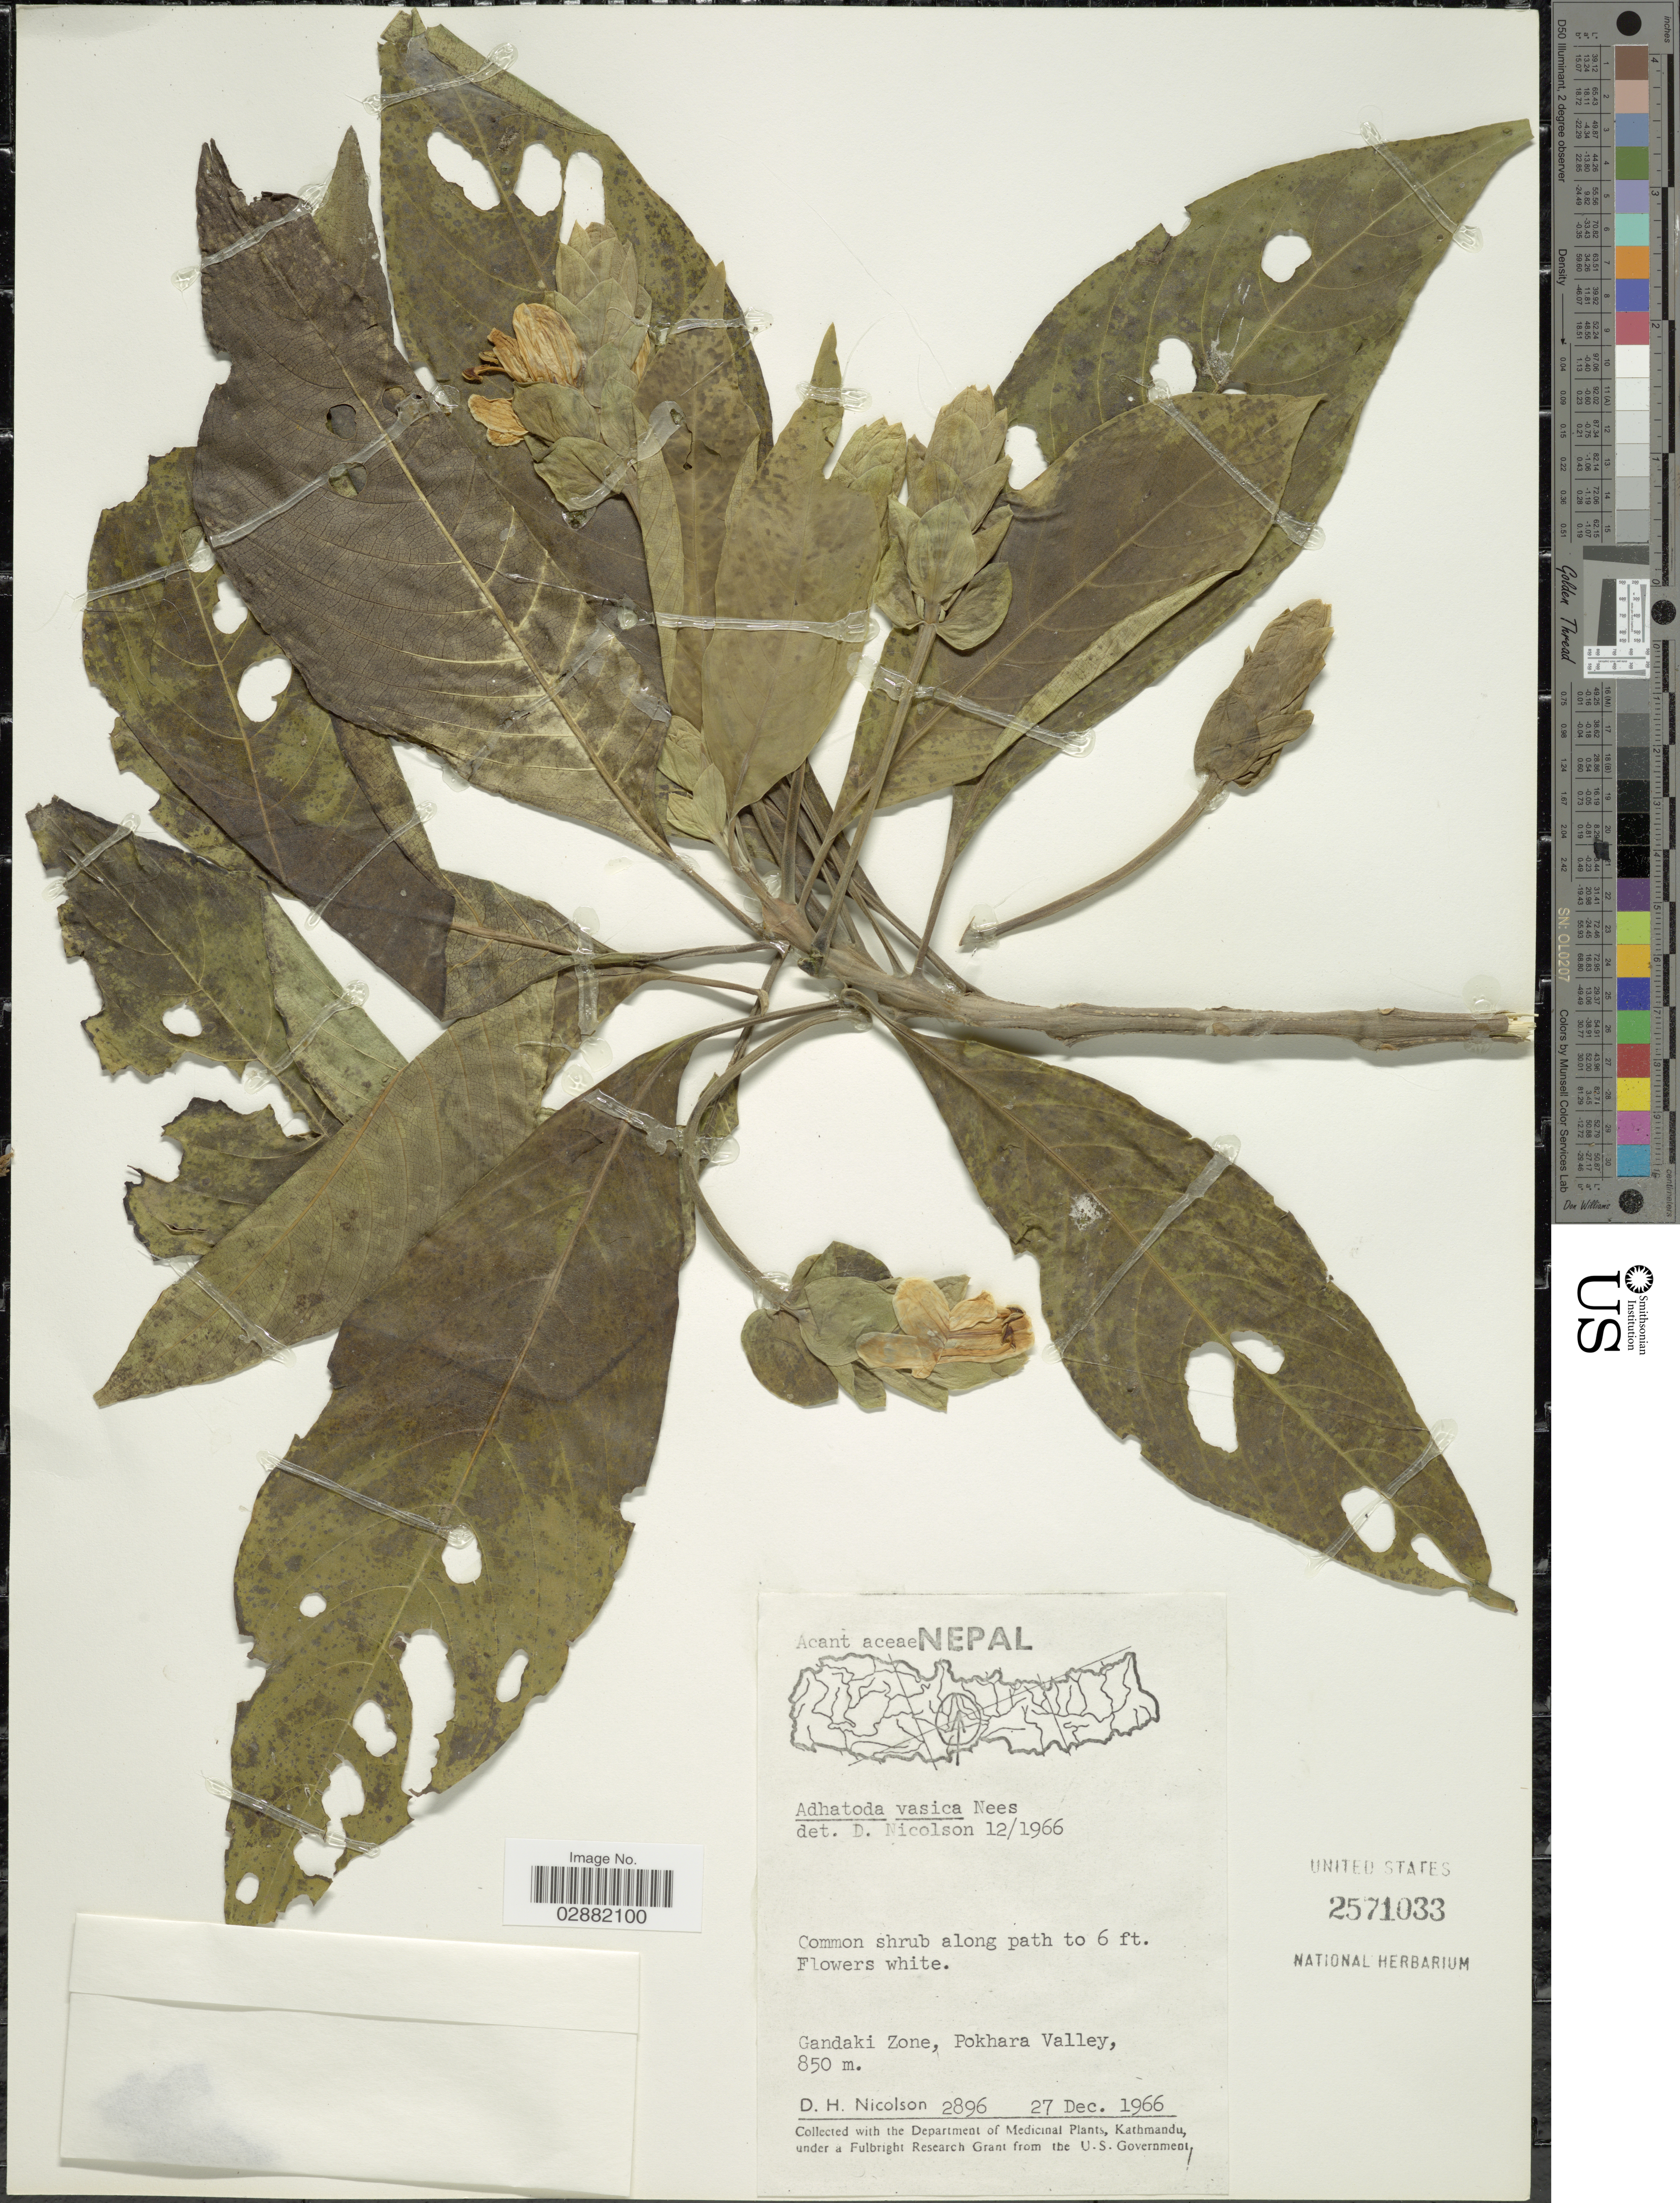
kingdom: Plantae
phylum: Tracheophyta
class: Magnoliopsida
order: Lamiales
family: Acanthaceae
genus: Justicia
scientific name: Justicia adhatoda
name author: L.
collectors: D. H. Nicolson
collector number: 2896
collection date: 1966-12-27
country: Nepal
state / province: Gandaki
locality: Gandaki Zone, Pokhara Valley.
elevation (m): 850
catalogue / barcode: US 2571033